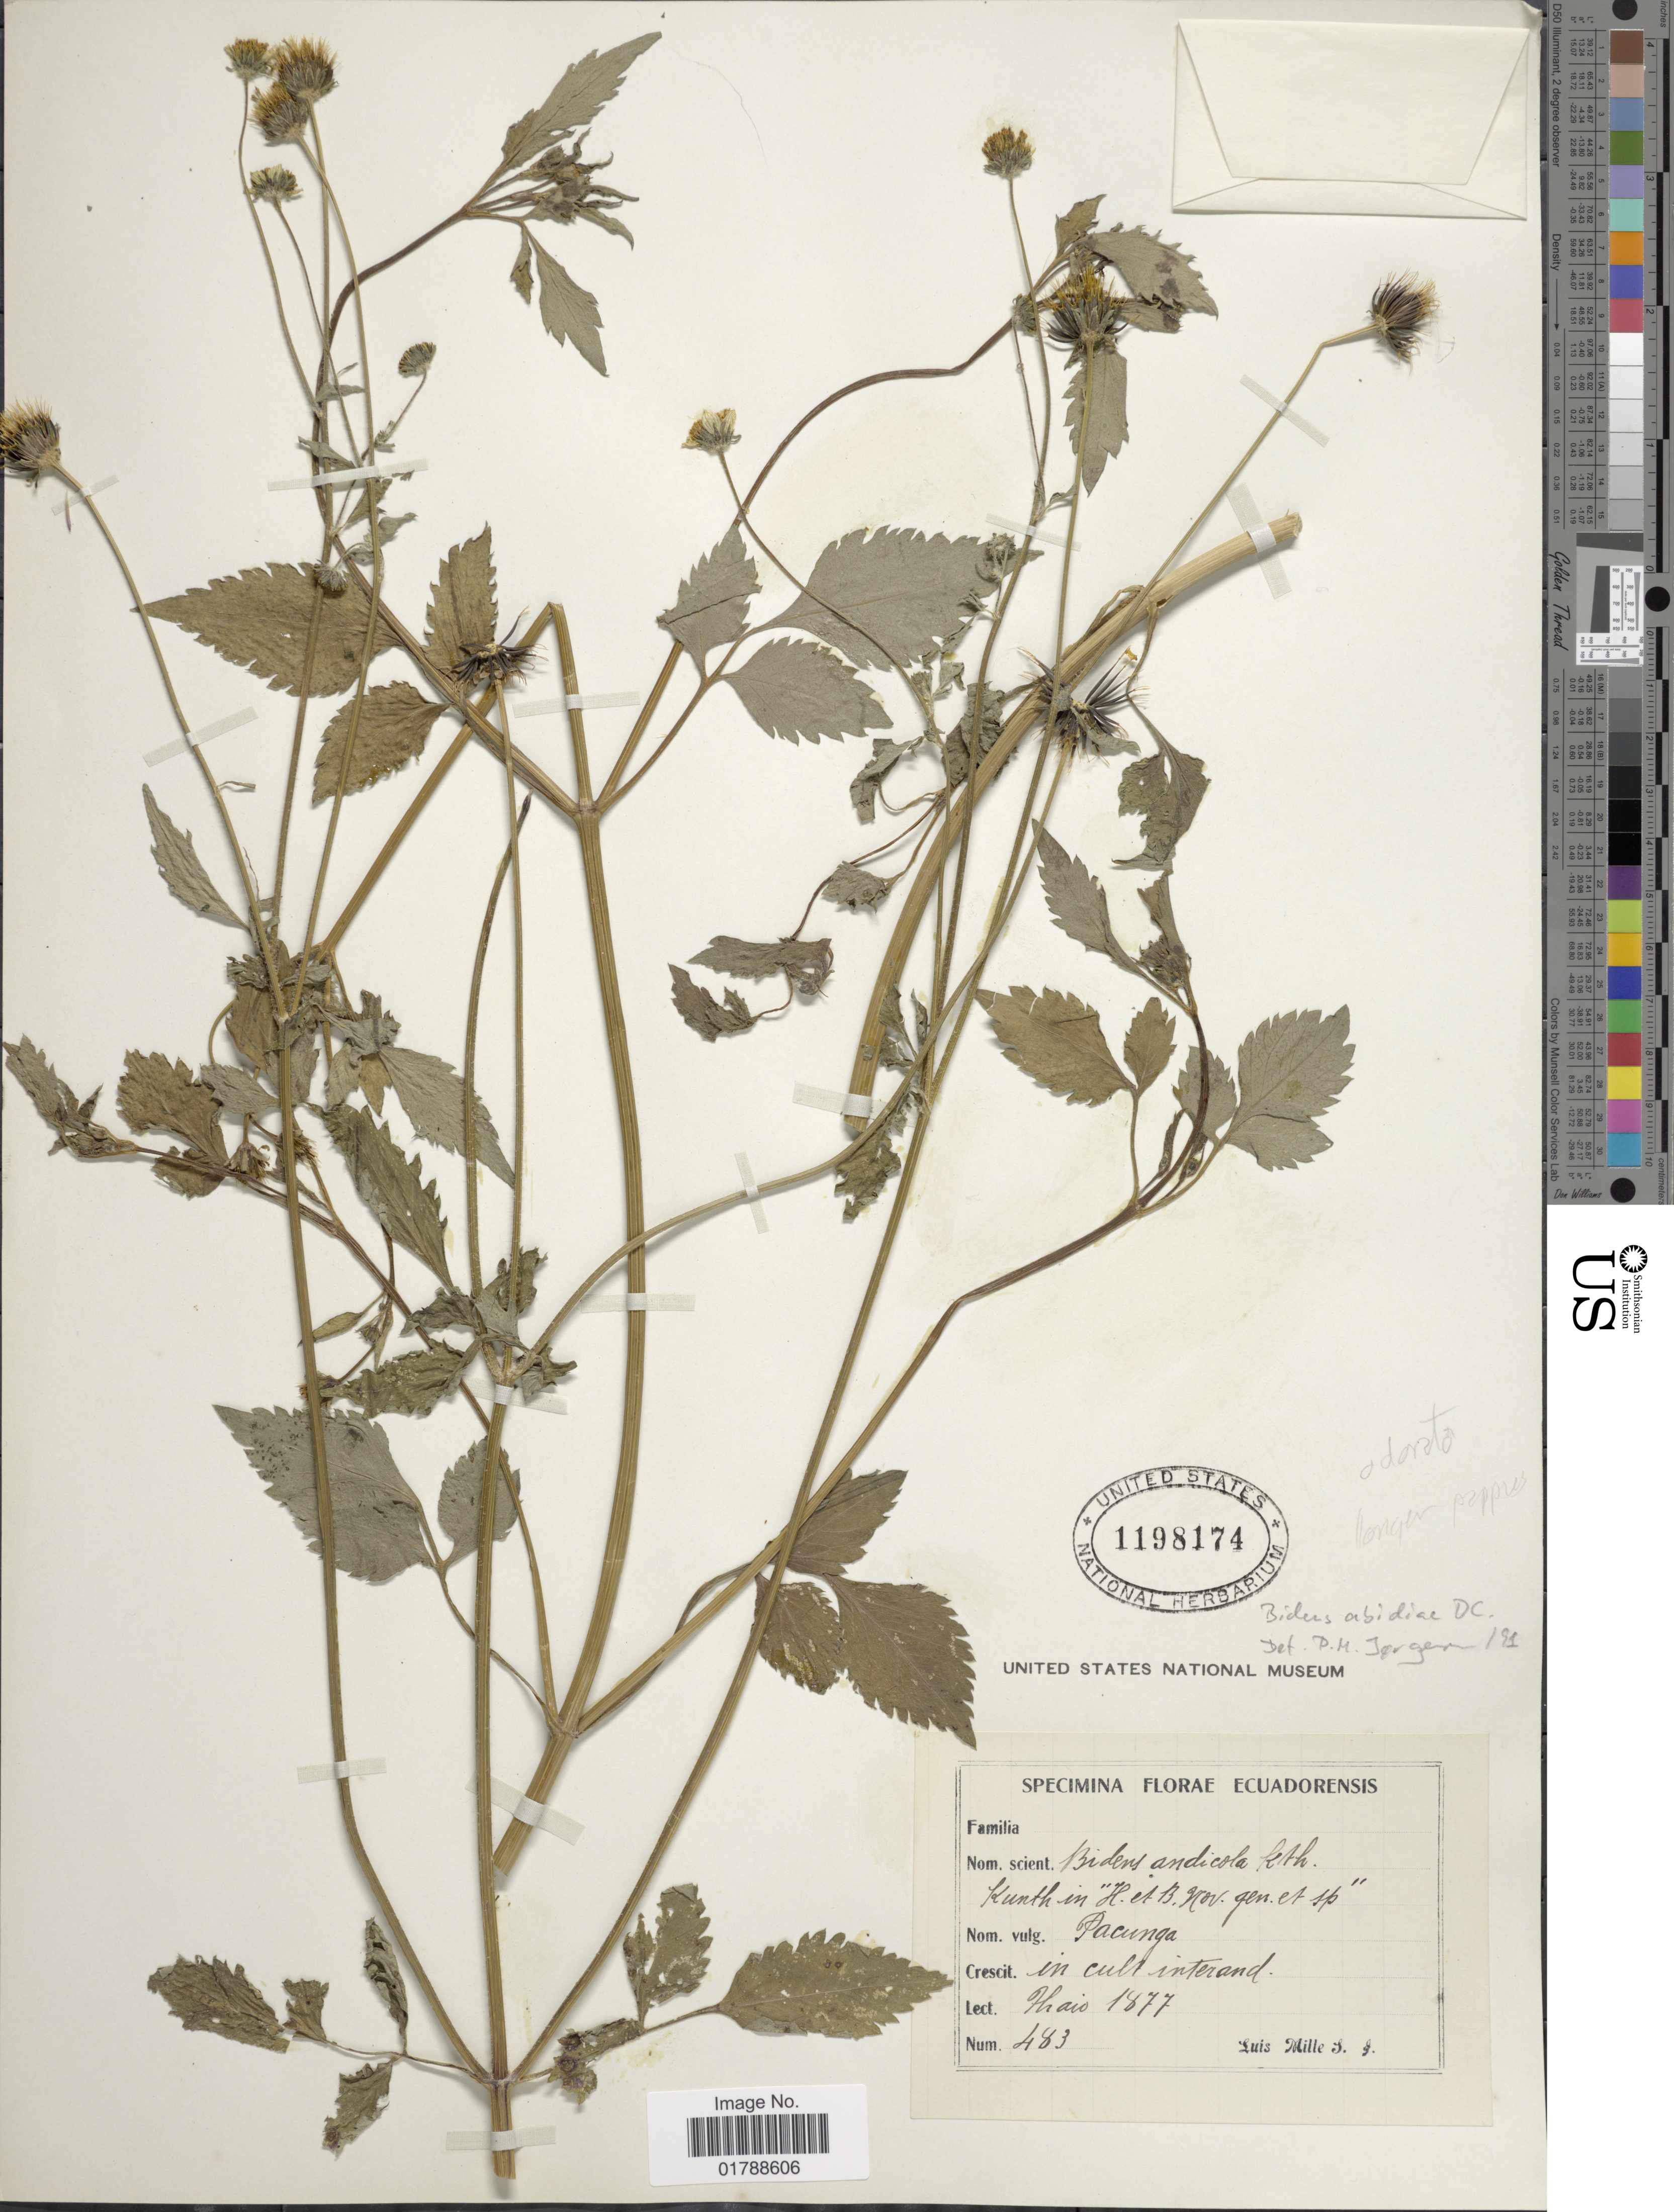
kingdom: Plantae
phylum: Tracheophyta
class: Magnoliopsida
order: Asterales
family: Asteraceae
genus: Bidens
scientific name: Bidens odorata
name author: Cav.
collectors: L. Mille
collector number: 483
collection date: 1877-05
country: Ecuador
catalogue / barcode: US 1198174